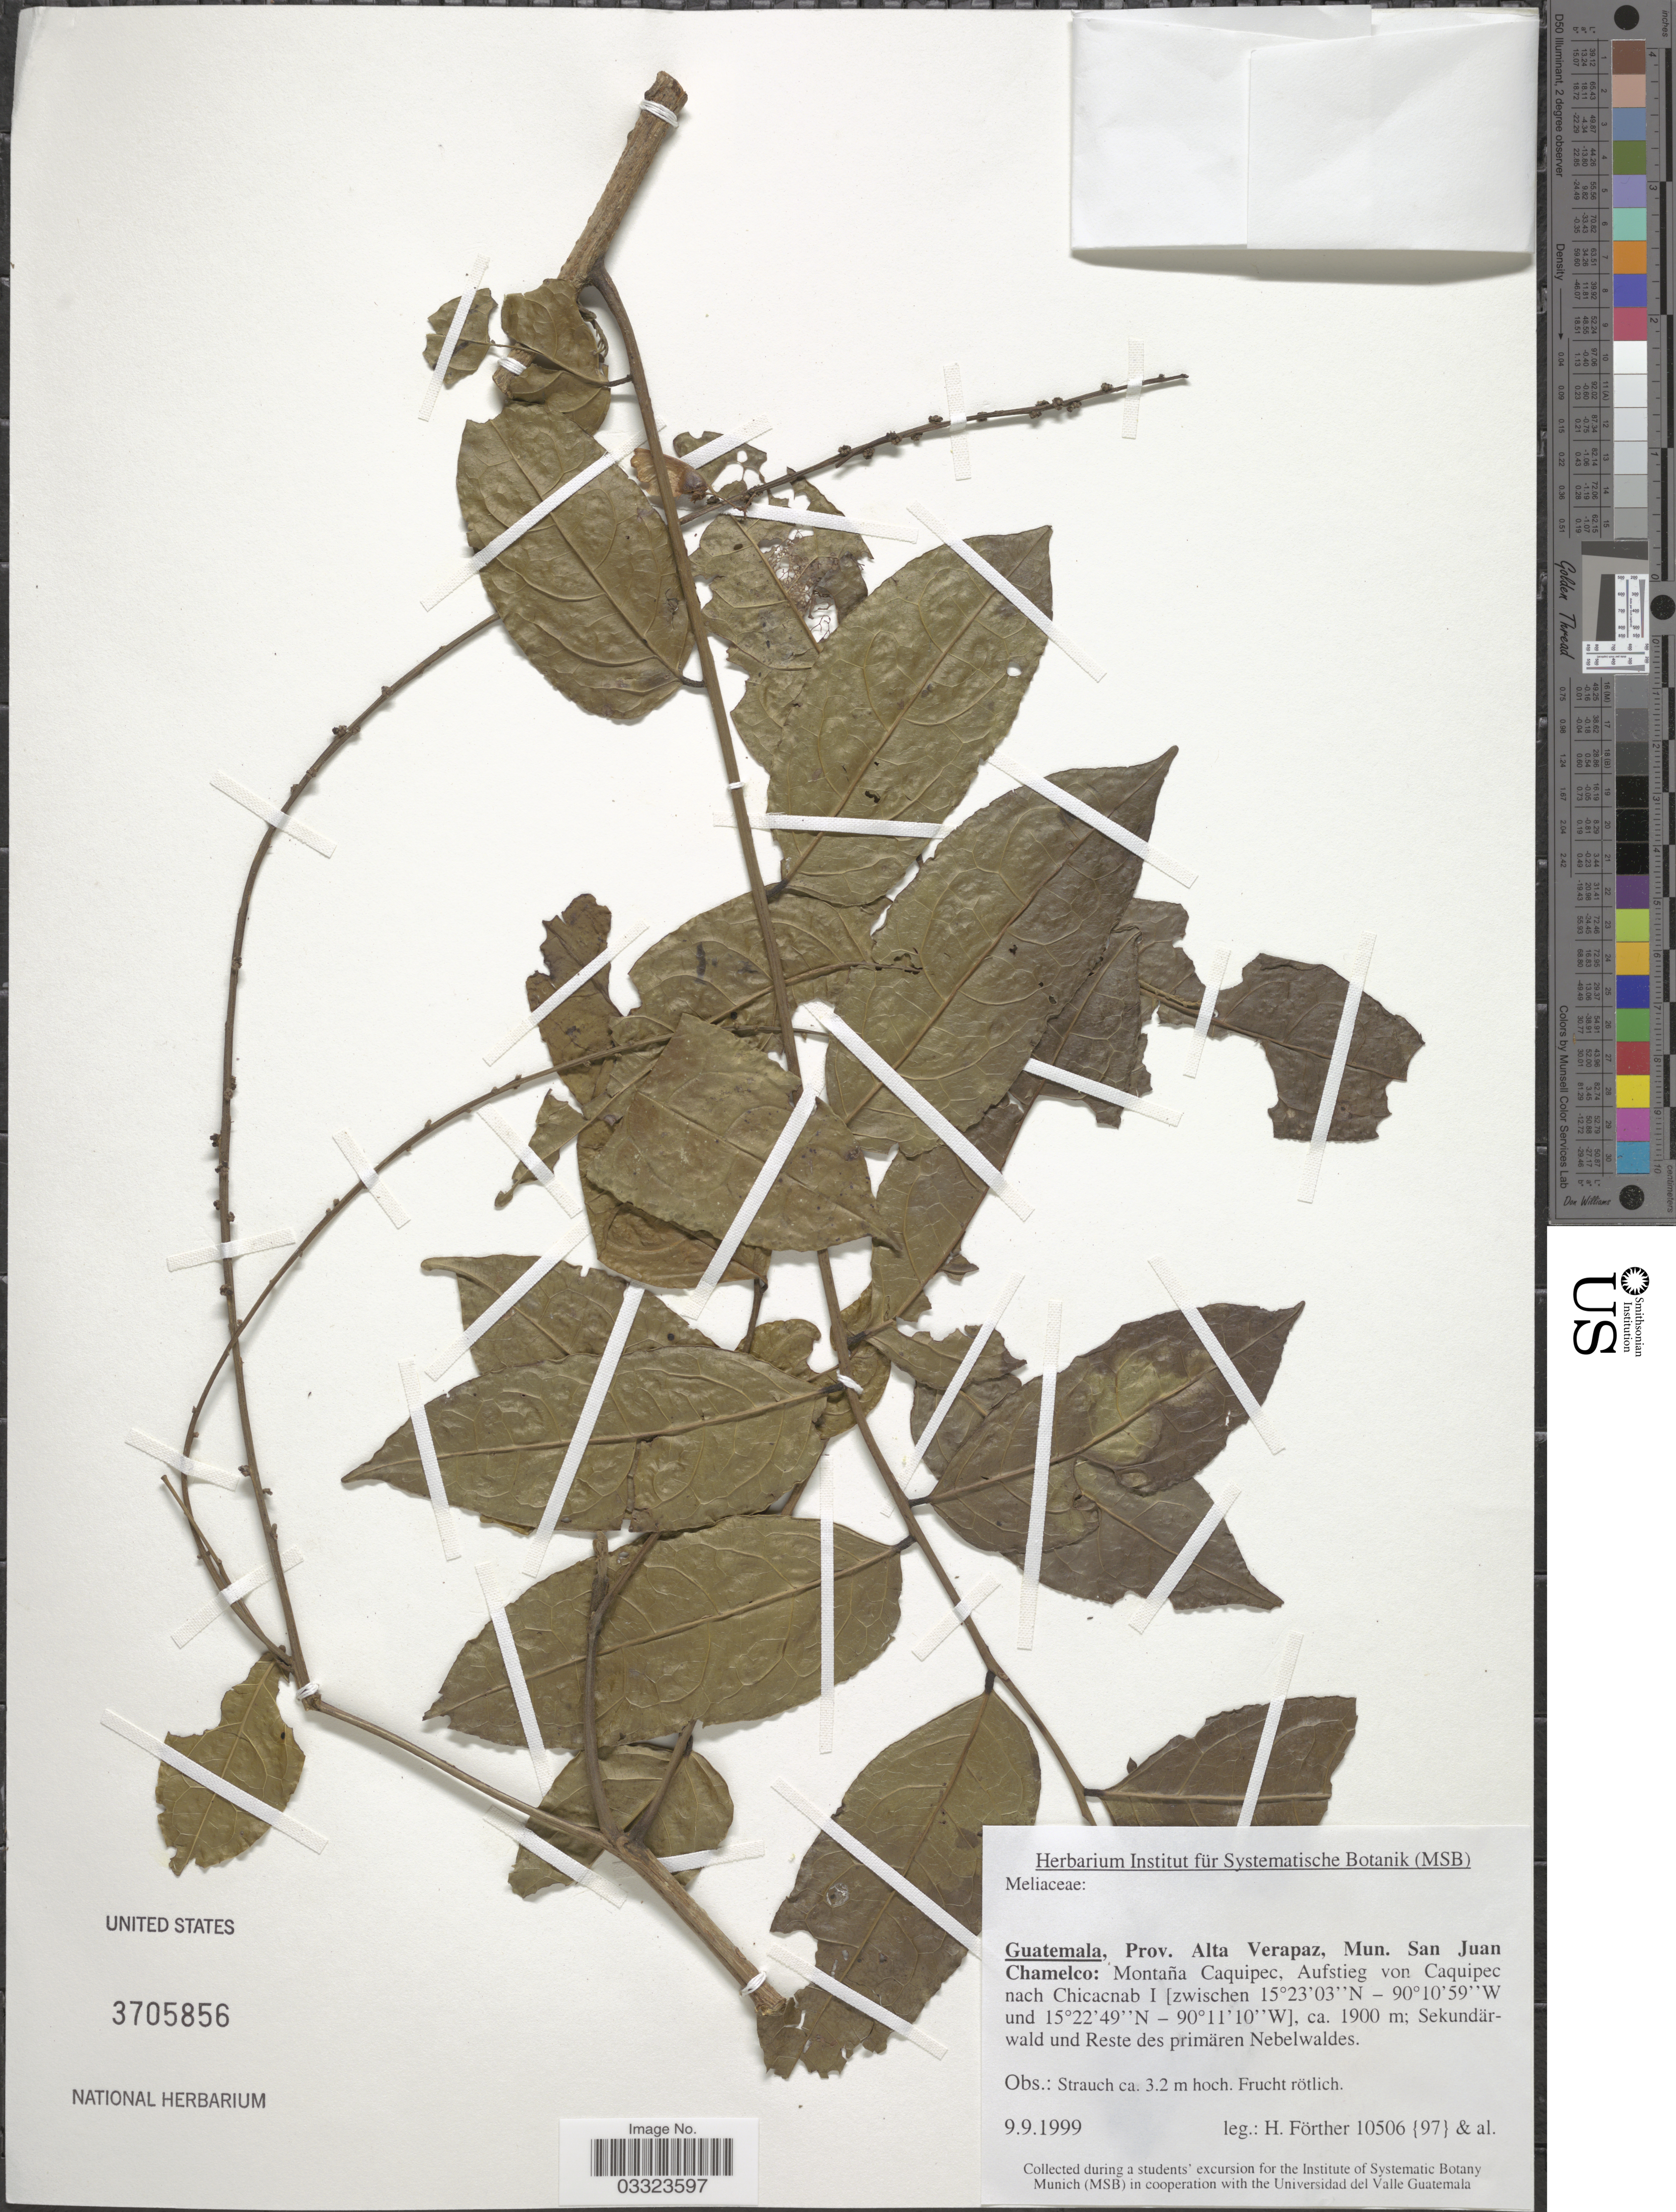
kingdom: Plantae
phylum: Tracheophyta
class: Magnoliopsida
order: Sapindales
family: Meliaceae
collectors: H. Förther & et al.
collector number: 10506 {97}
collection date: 1999-09-09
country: Guatemala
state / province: Alta Verapaz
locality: Mun. San Juan Chamelco: Montaña Caquipec, Aufstieg von Caquipec nach Chicacnab I.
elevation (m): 1900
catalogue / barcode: US 3705856